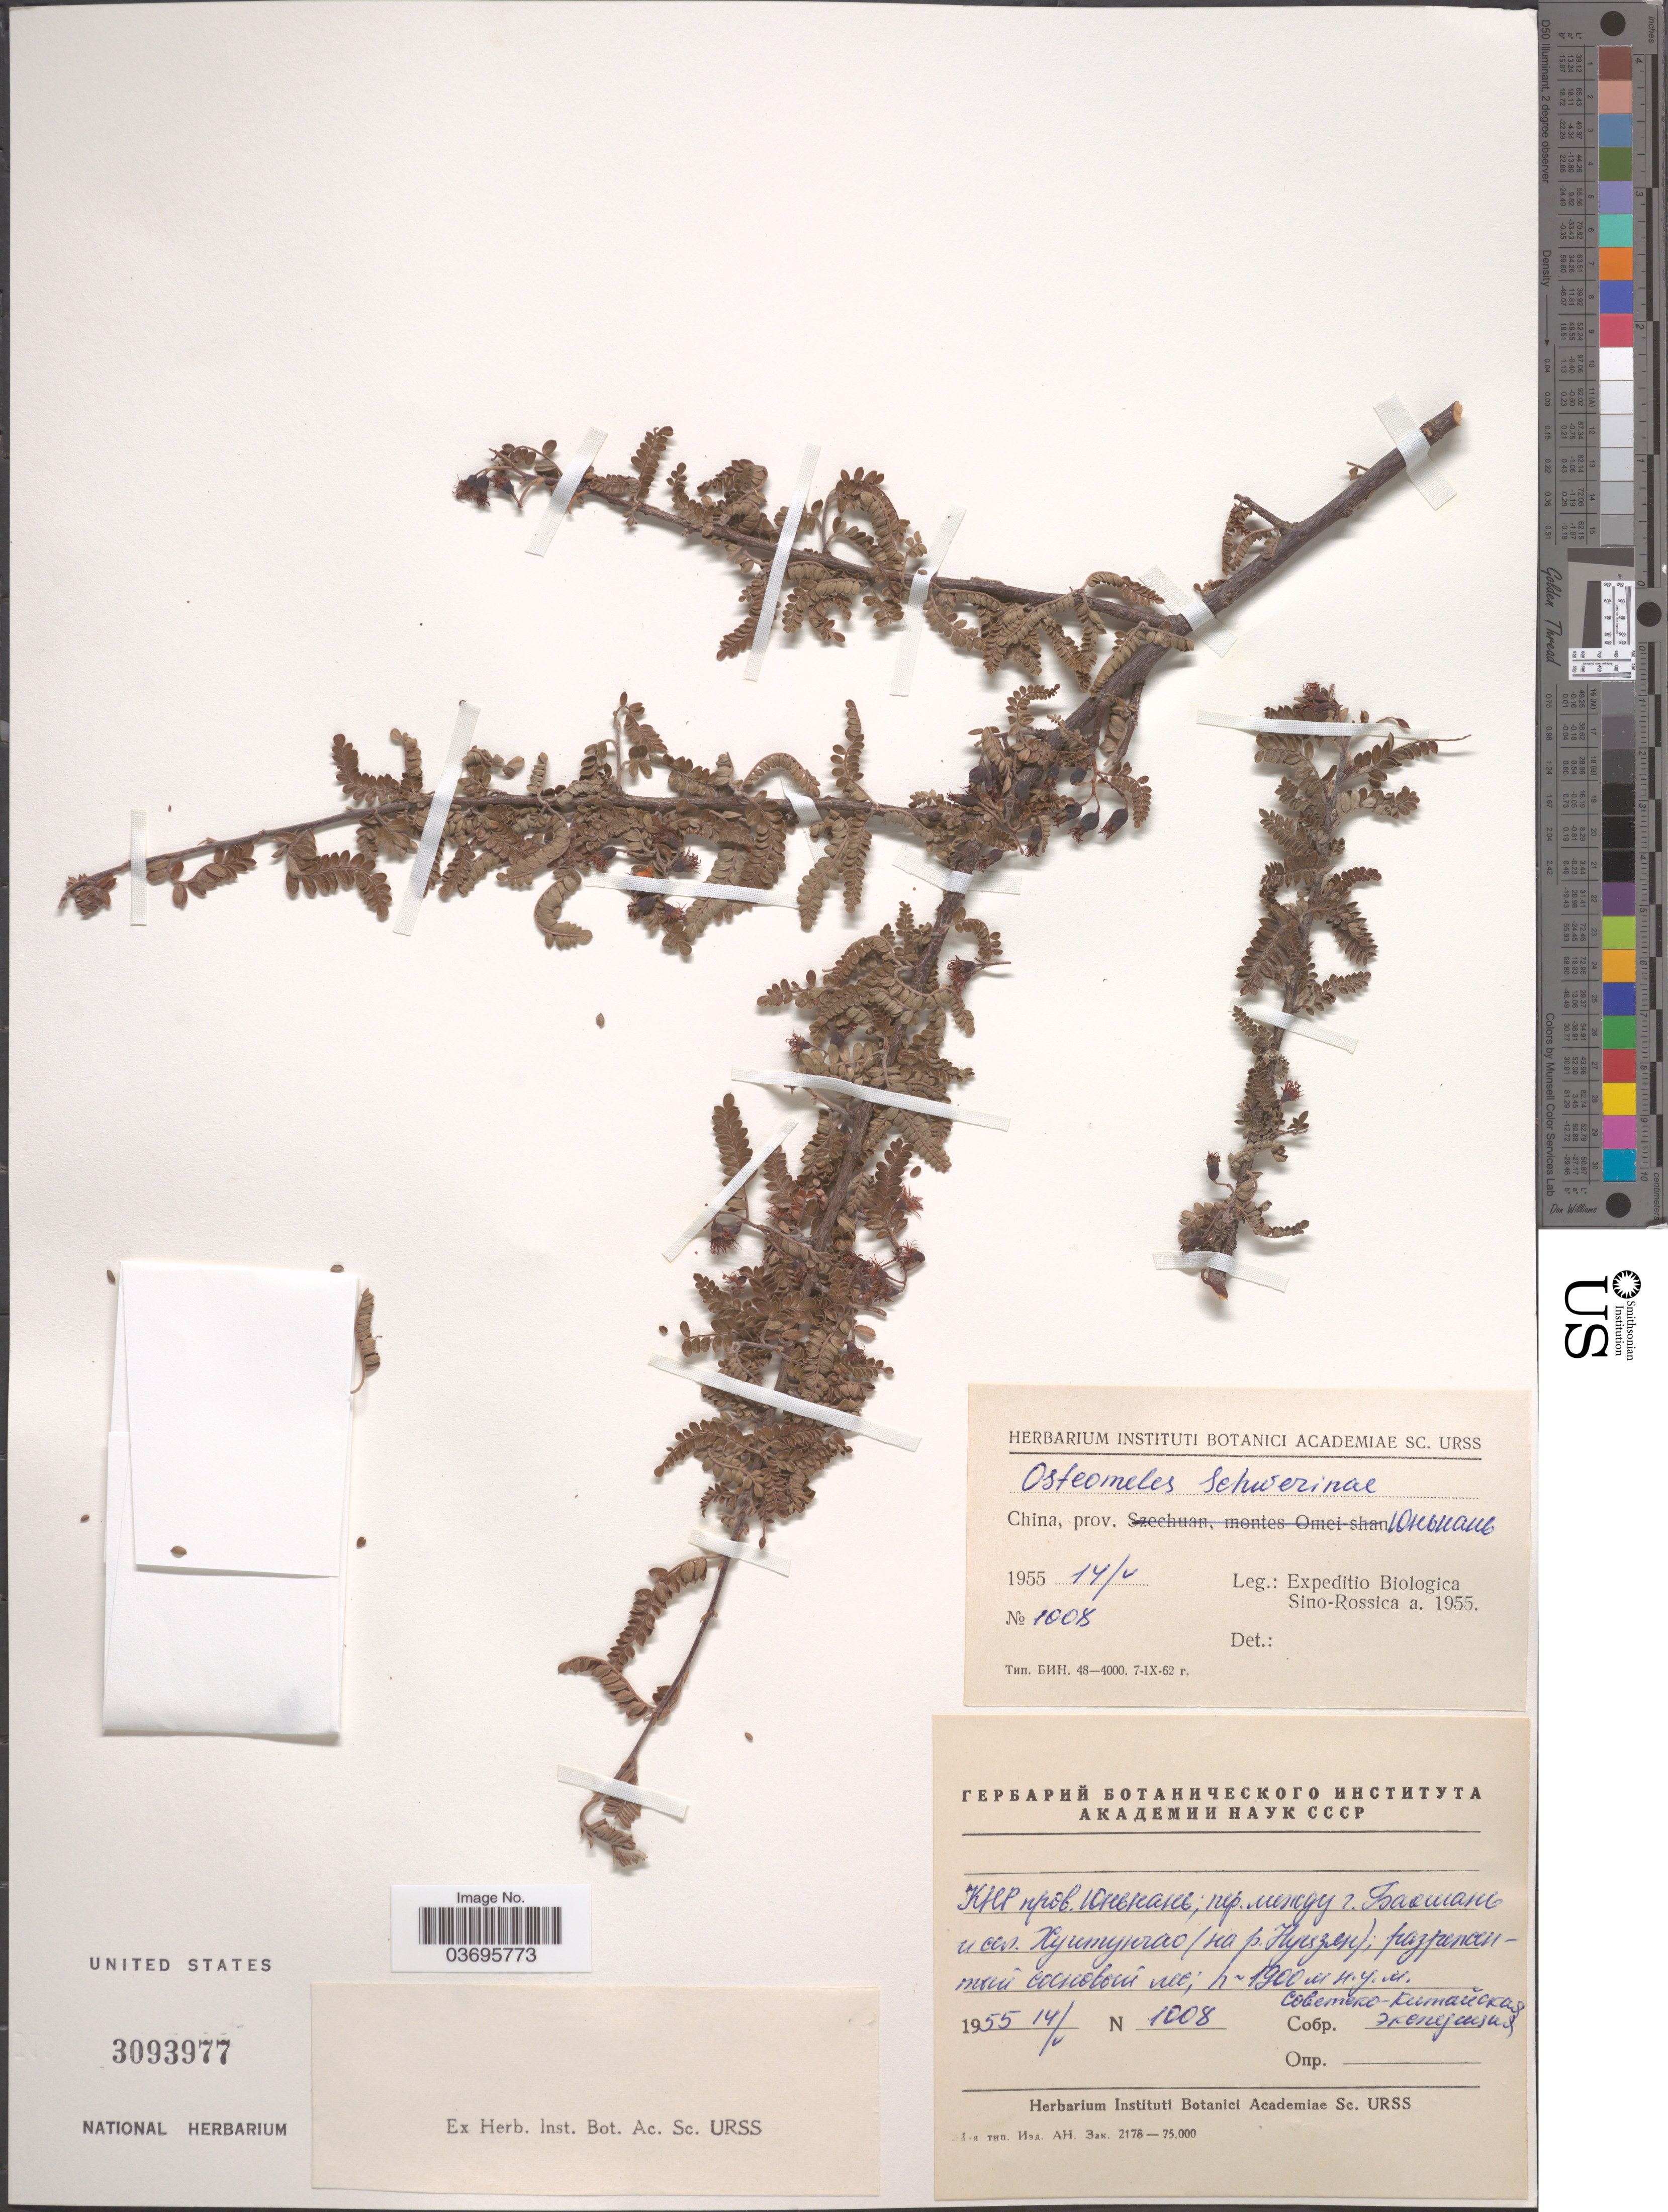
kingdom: Plantae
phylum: Tracheophyta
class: Magnoliopsida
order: Rosales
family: Rosaceae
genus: Osteomeles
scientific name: Osteomeles schwerinae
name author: C.K. Schneid.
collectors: Expeditio Biologica Sino-Rossica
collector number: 1008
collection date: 1955-05-14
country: China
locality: Prov. [illegible text].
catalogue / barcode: US 3093977